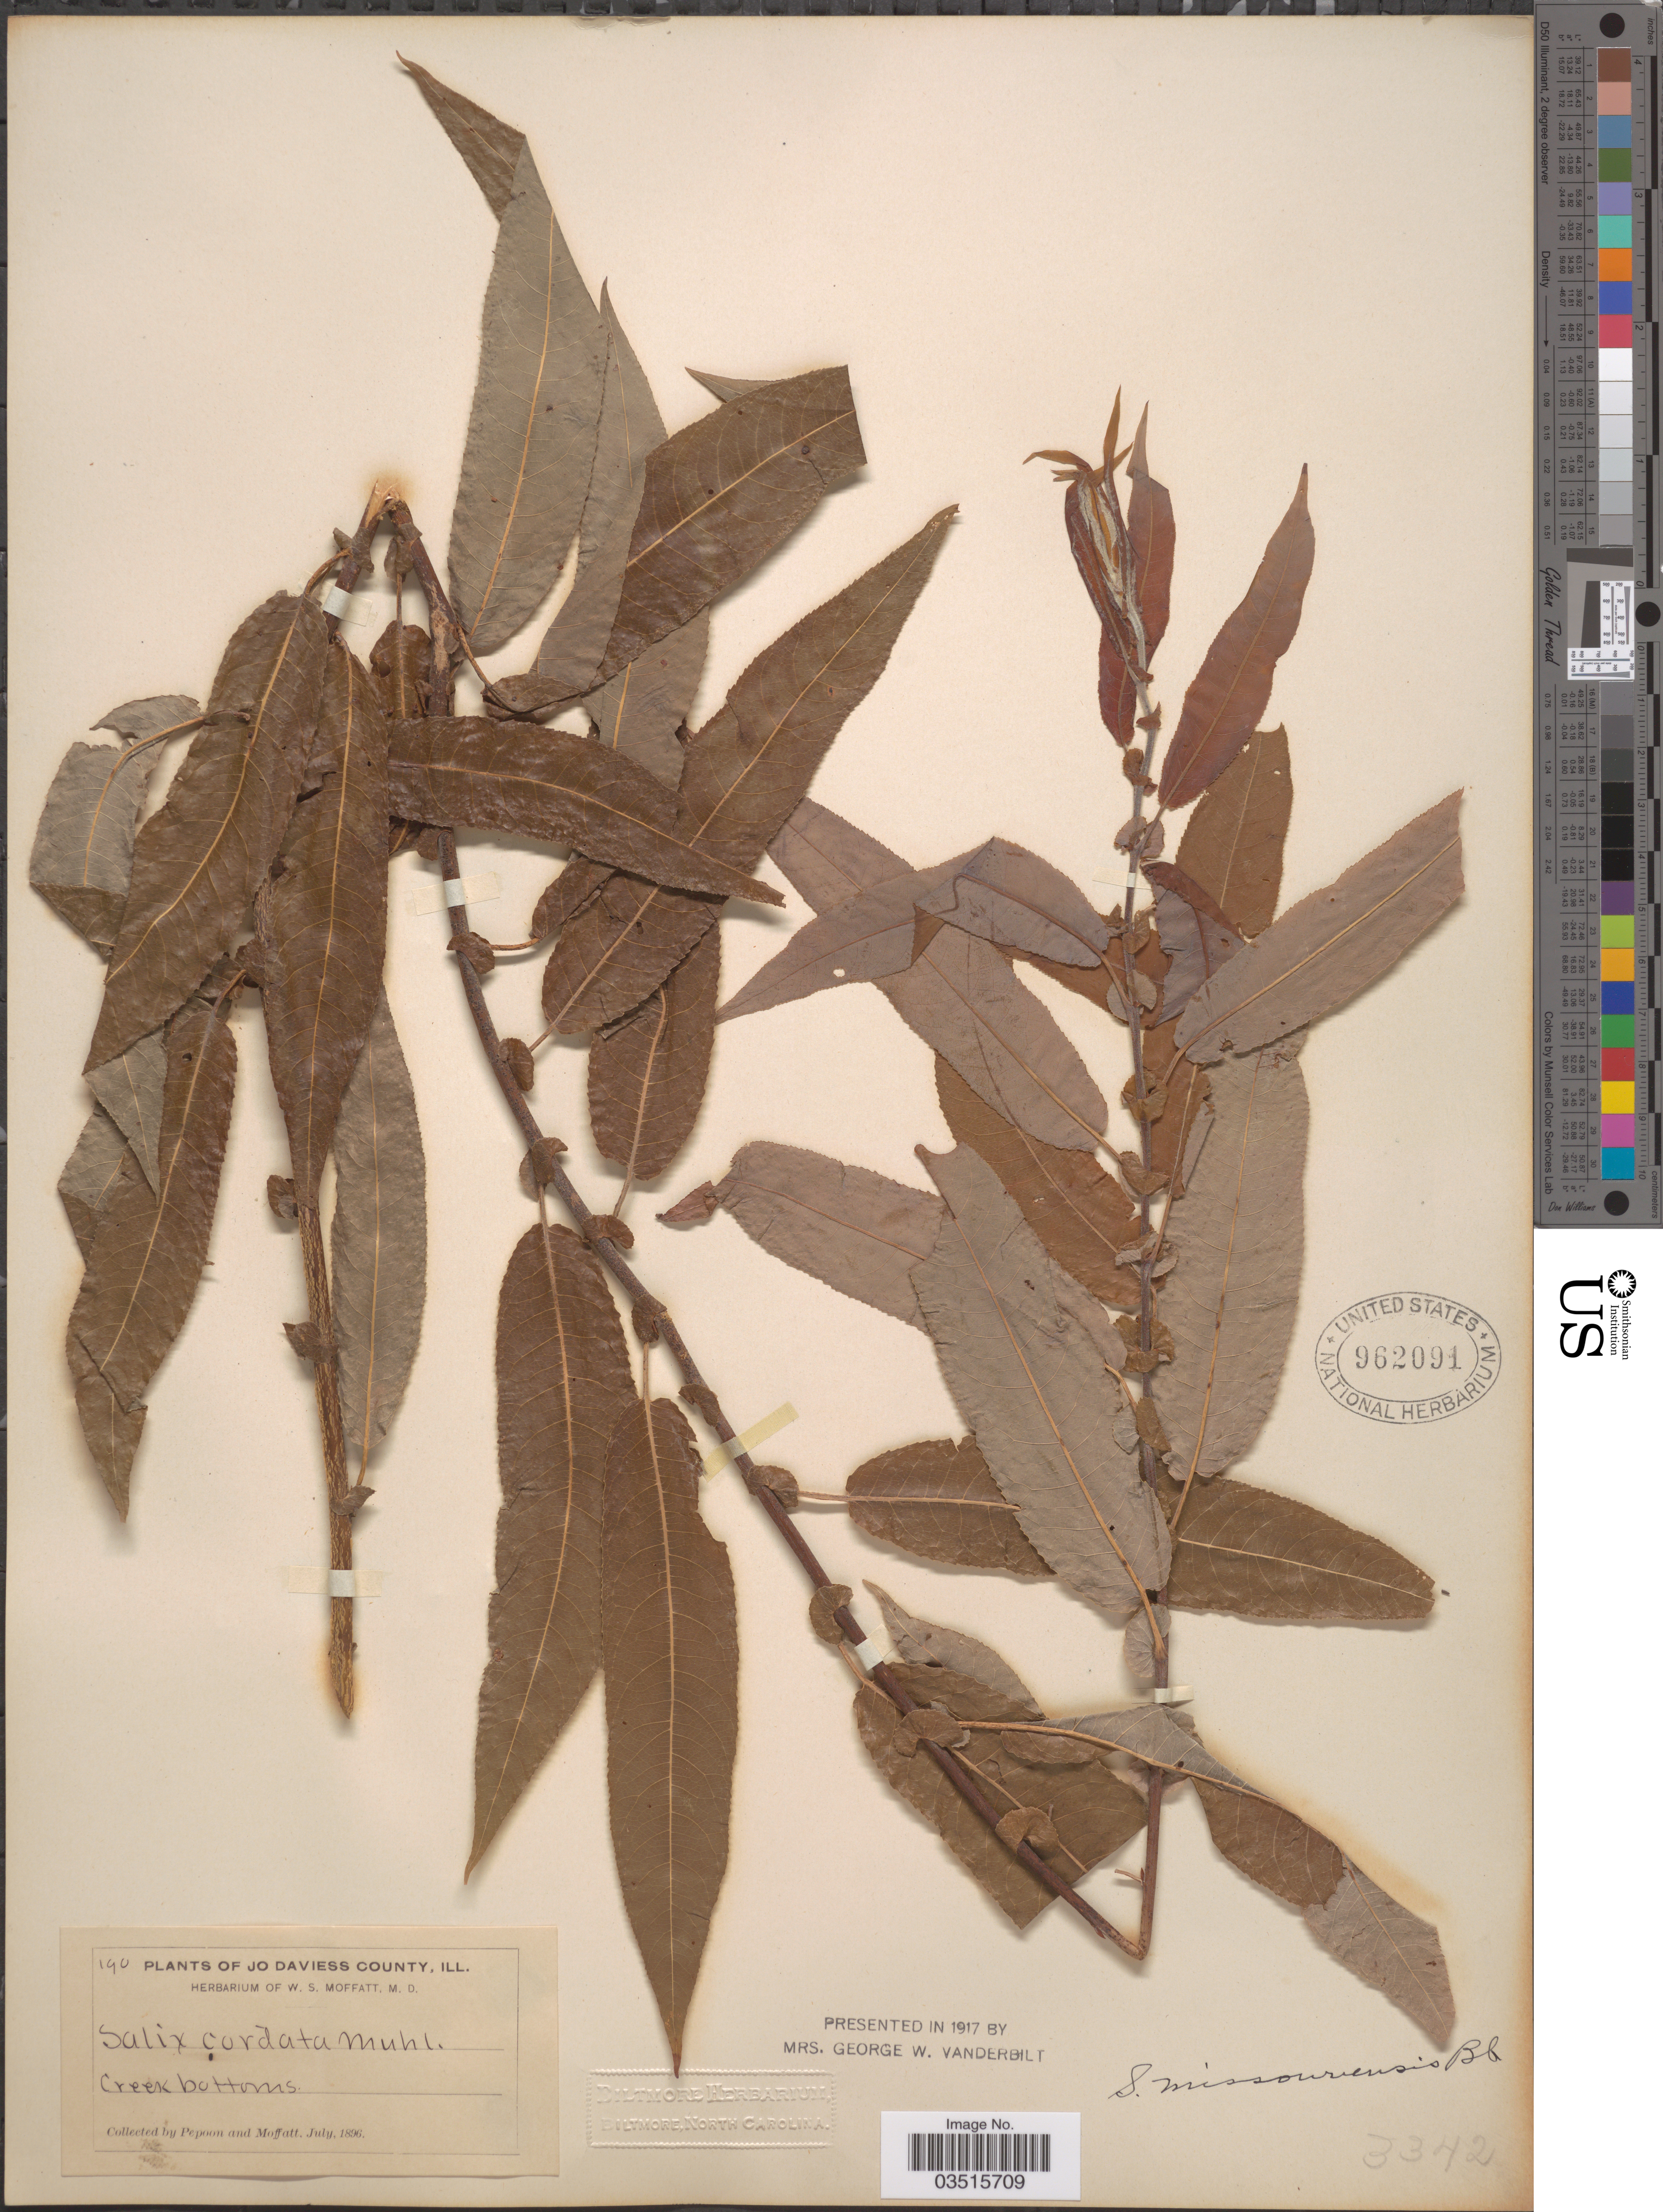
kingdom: Plantae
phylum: Tracheophyta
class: Magnoliopsida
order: Malpighiales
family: Salicaceae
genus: Salix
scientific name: Salix missouriensis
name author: Bebb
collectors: Pepoon & W. Moffatt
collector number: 190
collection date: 1896-07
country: United States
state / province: Illinois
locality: Jo Daviess County. Creek bottoms.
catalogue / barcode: US 962091